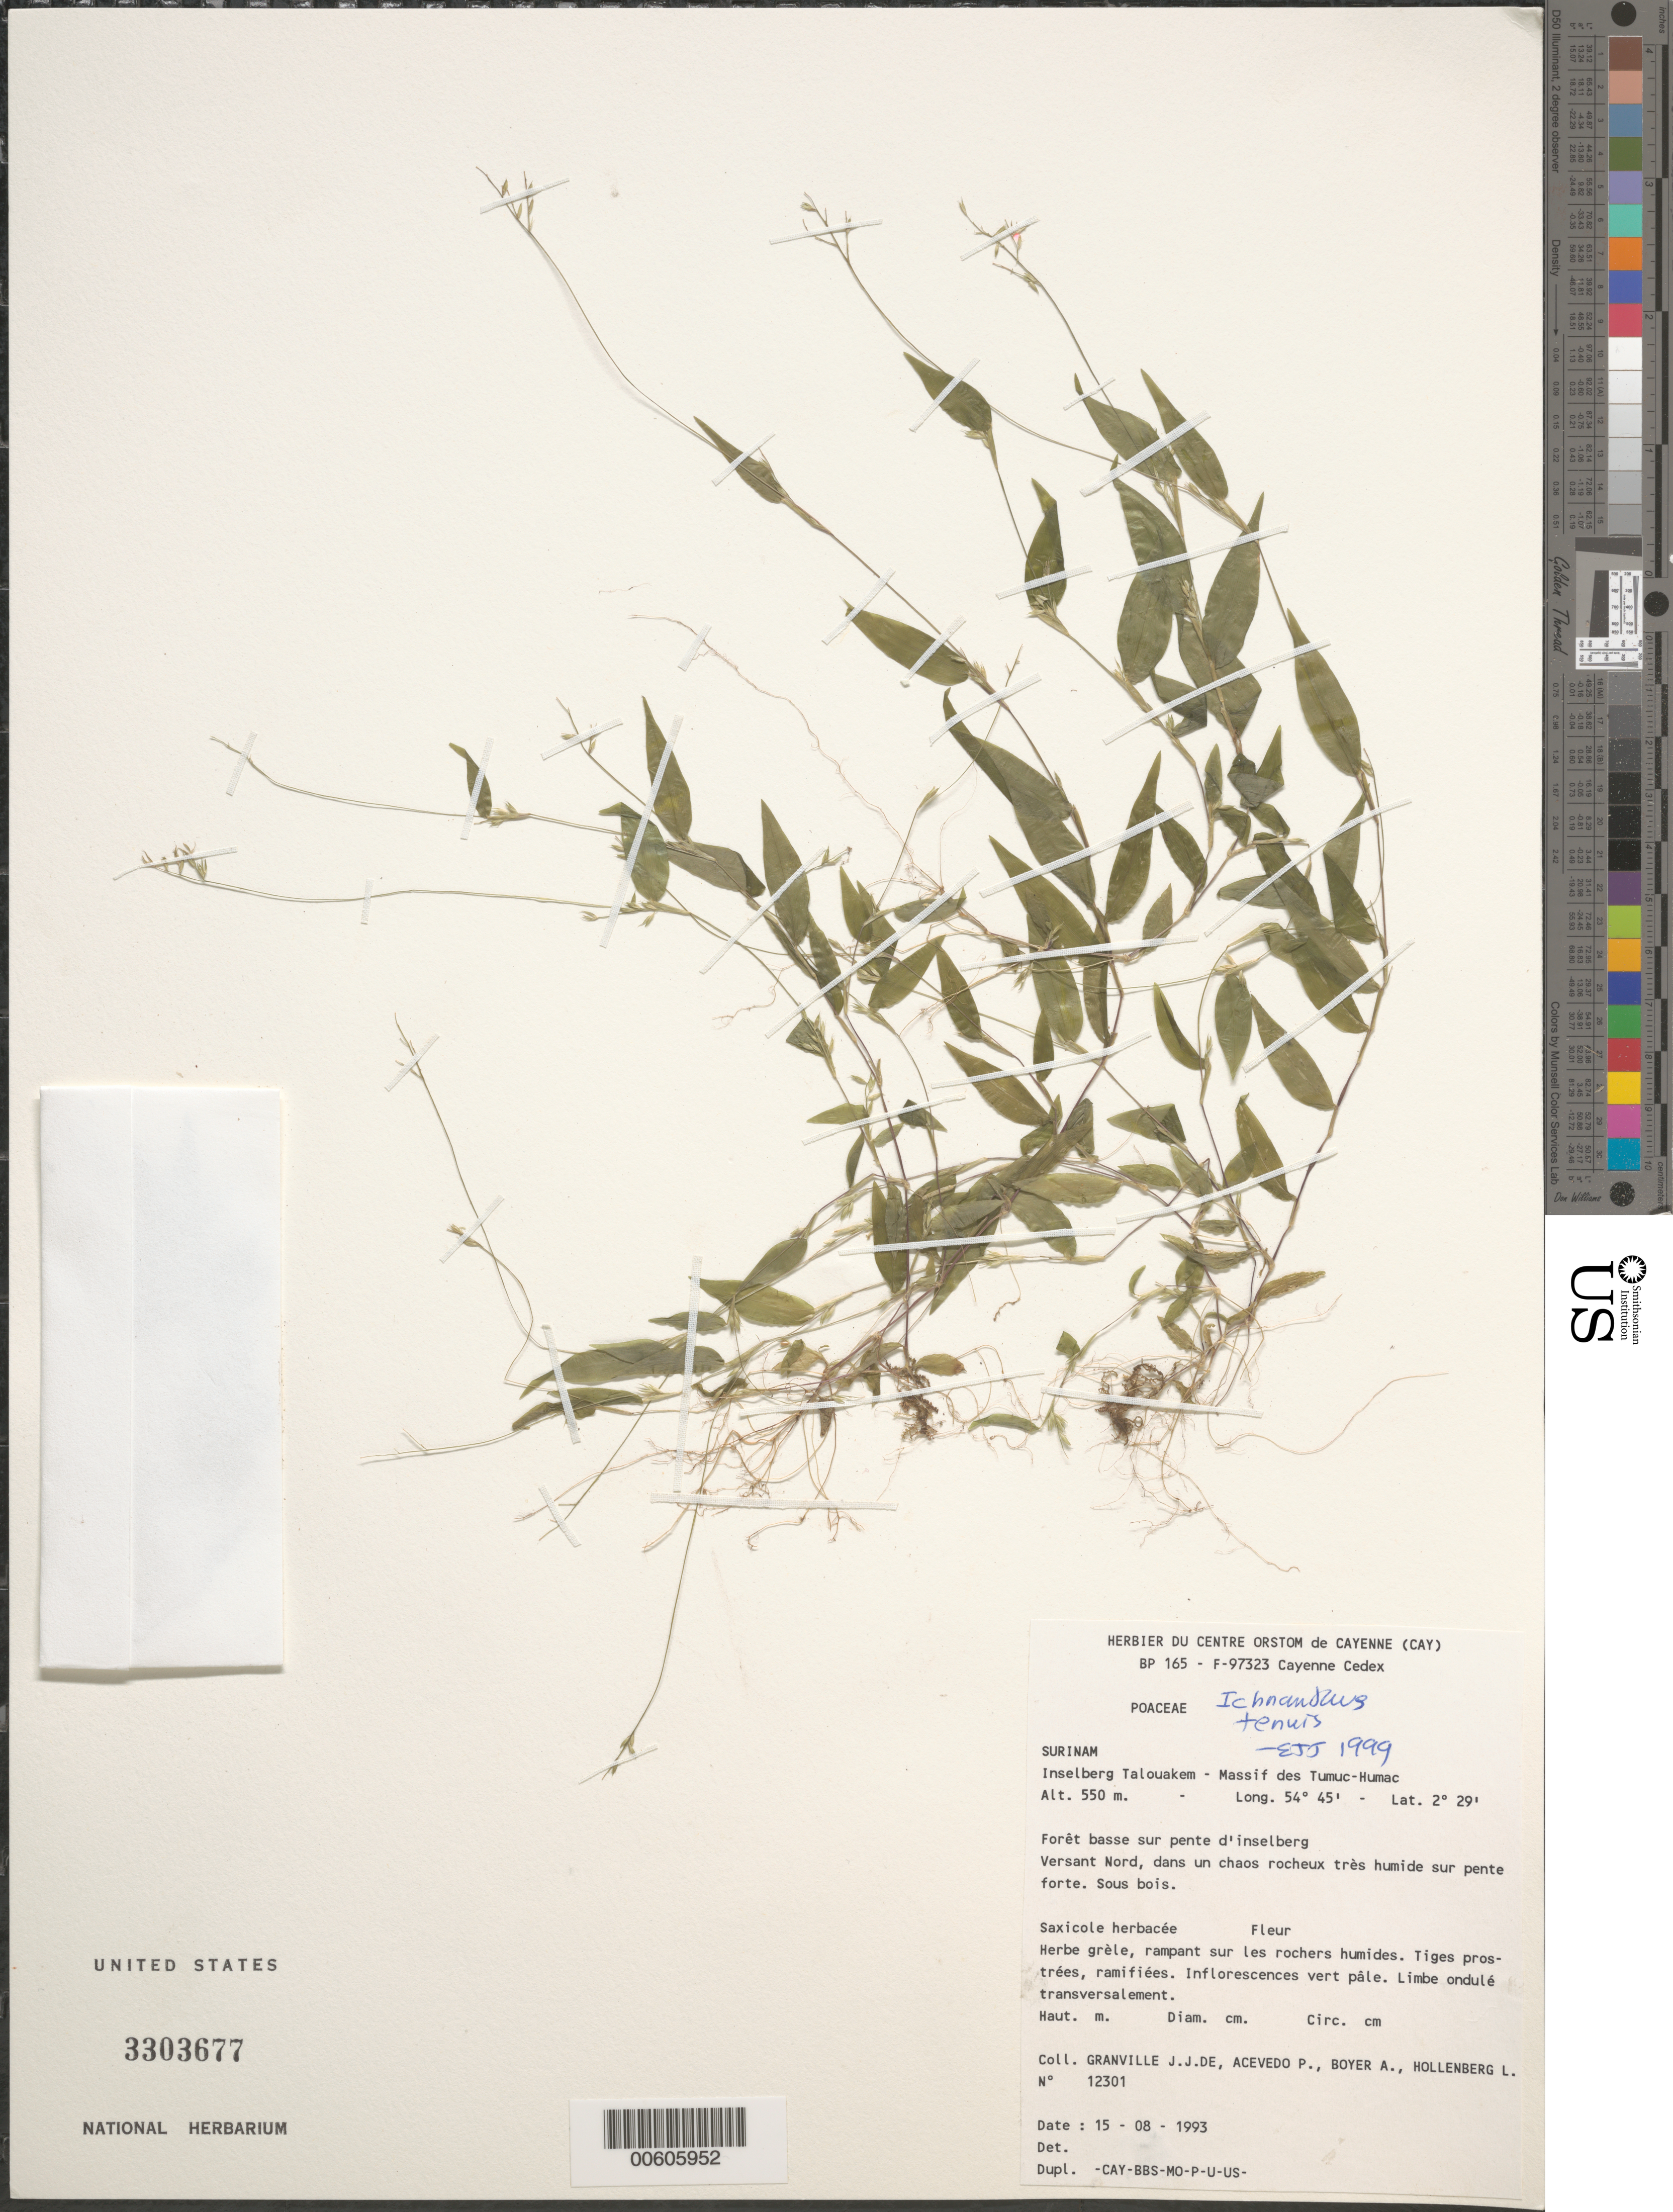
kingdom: Plantae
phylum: Tracheophyta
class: Liliopsida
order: Poales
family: Poaceae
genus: Ichnanthus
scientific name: Ichnanthus tenuis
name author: (J. Presl) Hitchc. & Chase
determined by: Judziewicz, E. J.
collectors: J.-J. de Granville, P. Acevedo-Rodr., A. Boyer & L. Hollenberg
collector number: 12301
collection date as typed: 15-Aug-93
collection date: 1993-08-15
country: Suriname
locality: Inselberg Talouakem, Massif des Tumuc-Humac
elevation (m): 550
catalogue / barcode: US 3303677